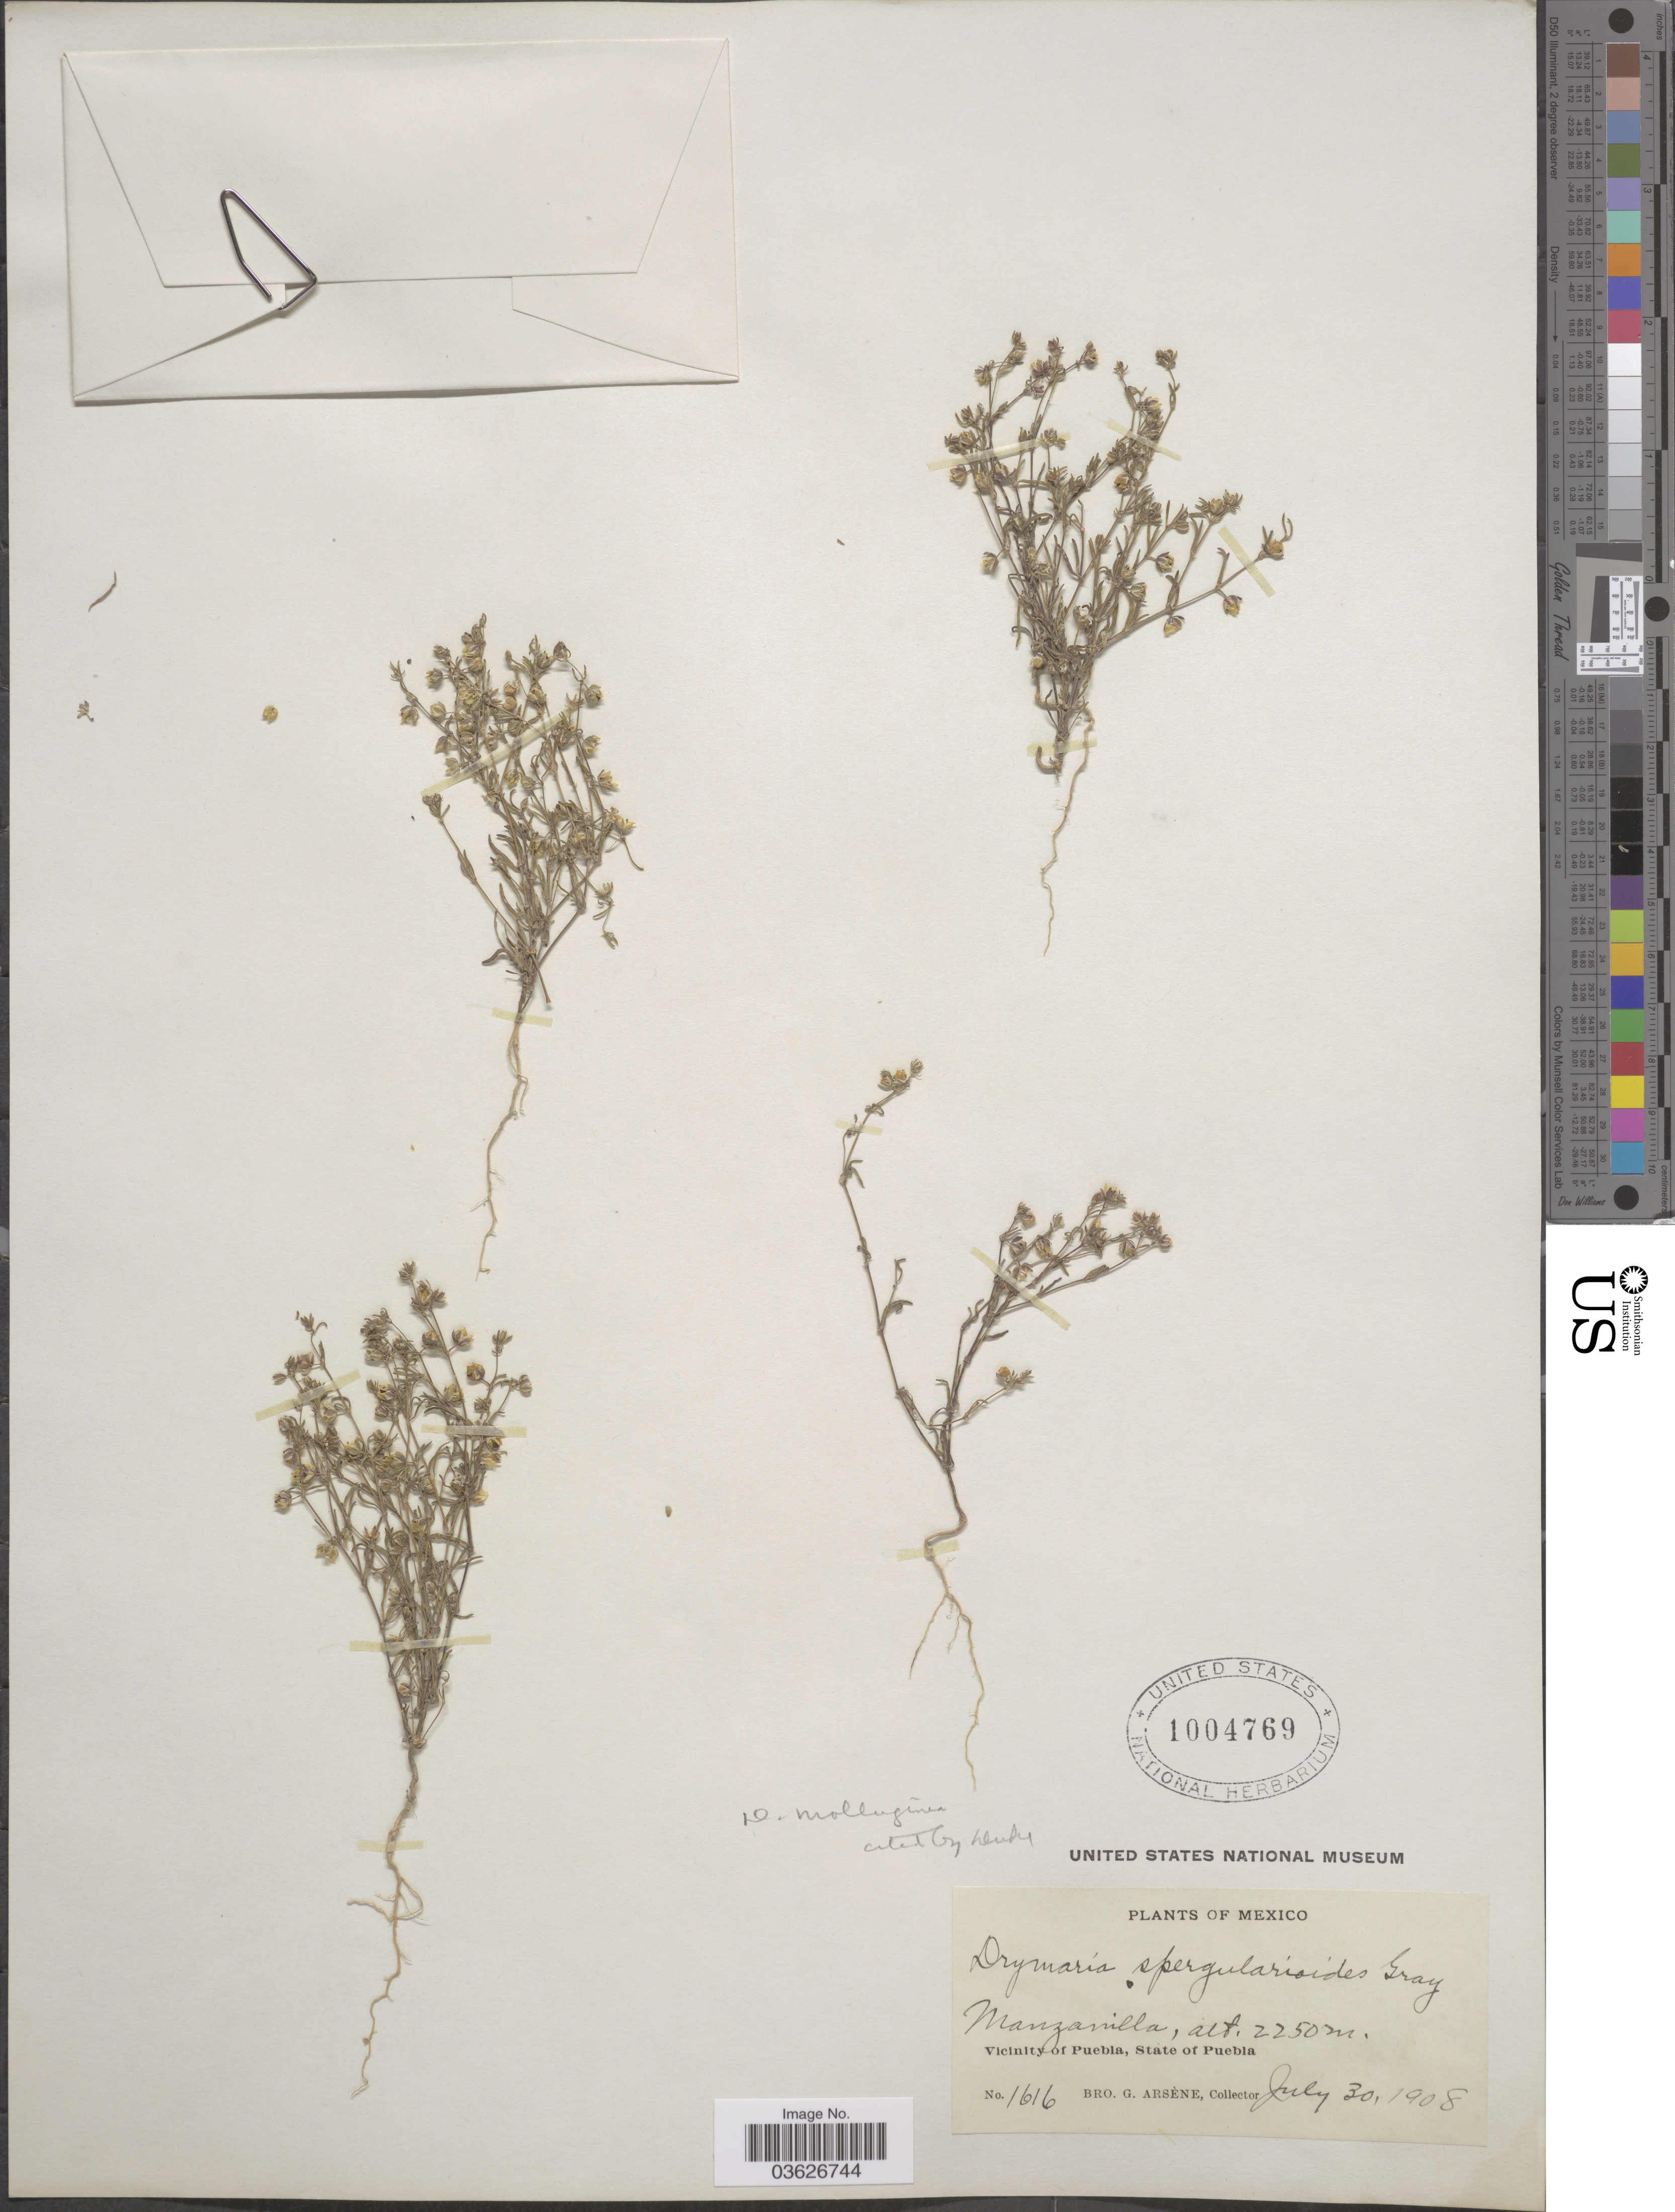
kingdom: Plantae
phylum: Tracheophyta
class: Magnoliopsida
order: Caryophyllales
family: Caryophyllaceae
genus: Drymaria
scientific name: Drymaria molluginea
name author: (Ser.) Didr.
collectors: Bro. G. Arsène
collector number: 1616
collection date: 1908-07-30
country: Mexico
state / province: Puebla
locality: Manzanilla. Vicinity of Puebla.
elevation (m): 2250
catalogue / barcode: US 1004769